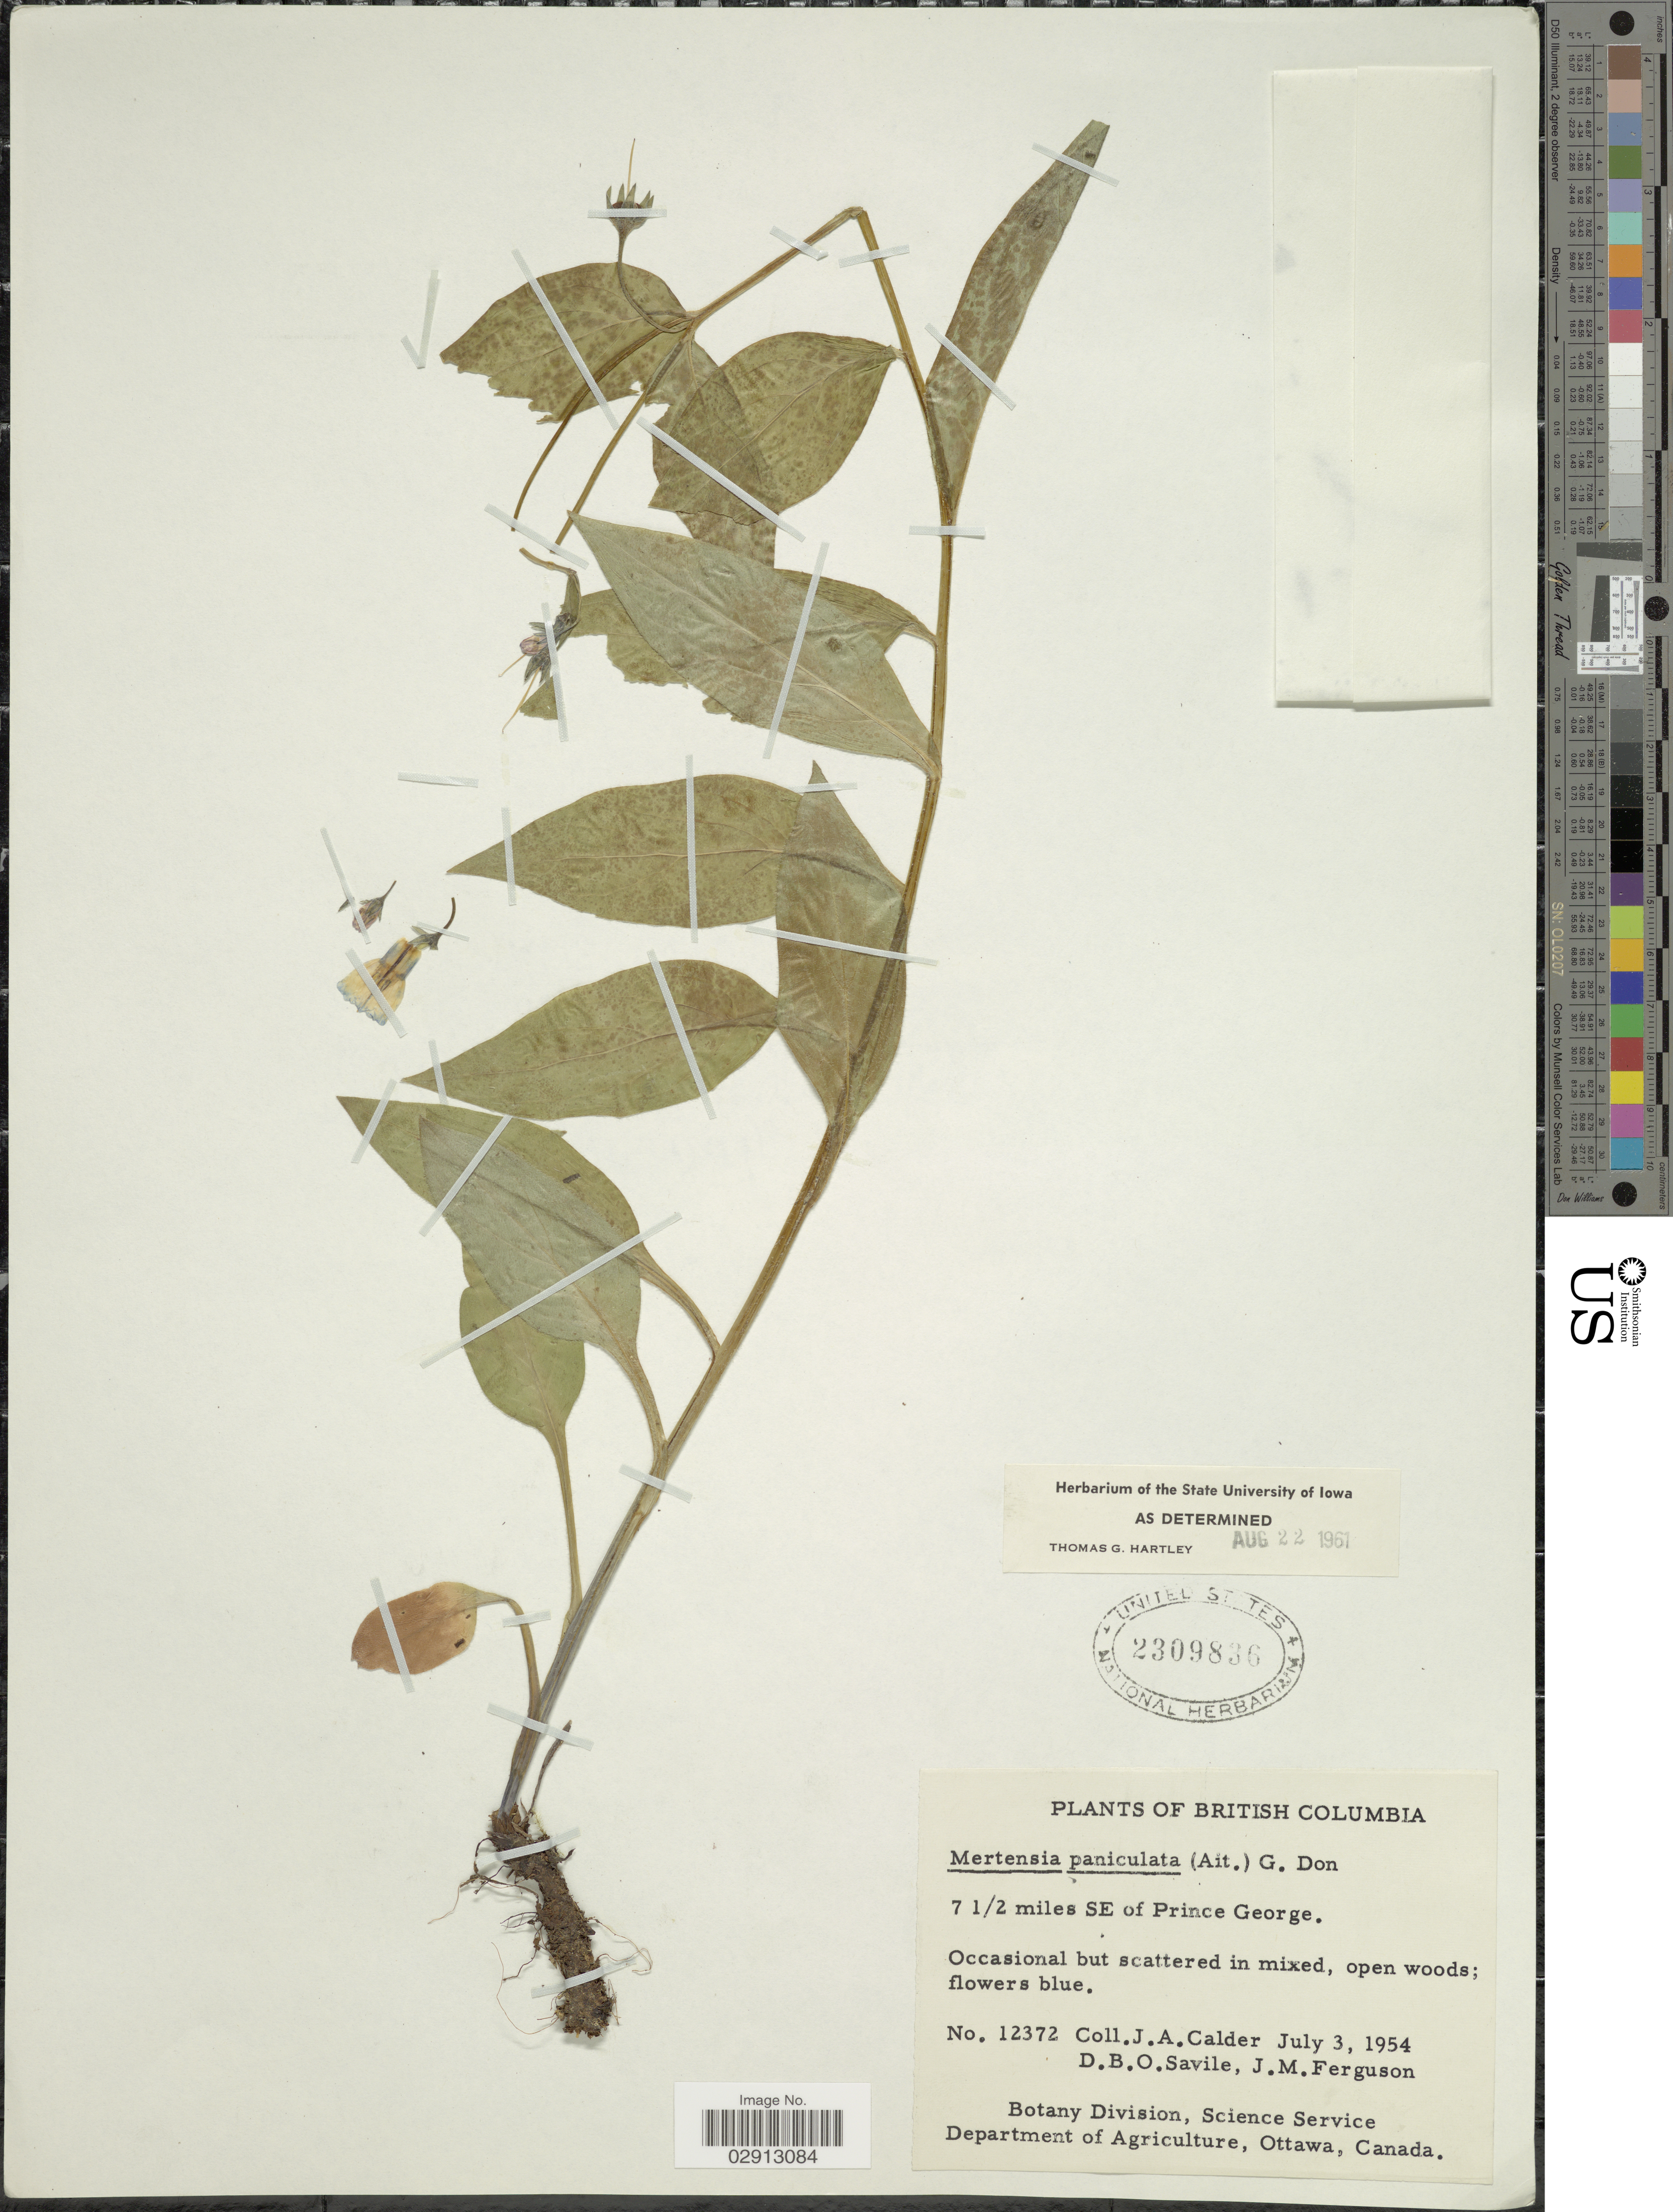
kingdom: Plantae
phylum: Tracheophyta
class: Magnoliopsida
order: Boraginales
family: Boraginaceae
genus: Mertensia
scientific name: Mertensia paniculata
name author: (Aiton) G. Don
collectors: J. A. Calder, D. Savile & J. M. Ferguson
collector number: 12372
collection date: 1954-07-03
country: Canada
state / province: British Columbia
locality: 7 1/2 miles SE of Prince George.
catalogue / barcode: US 2309836